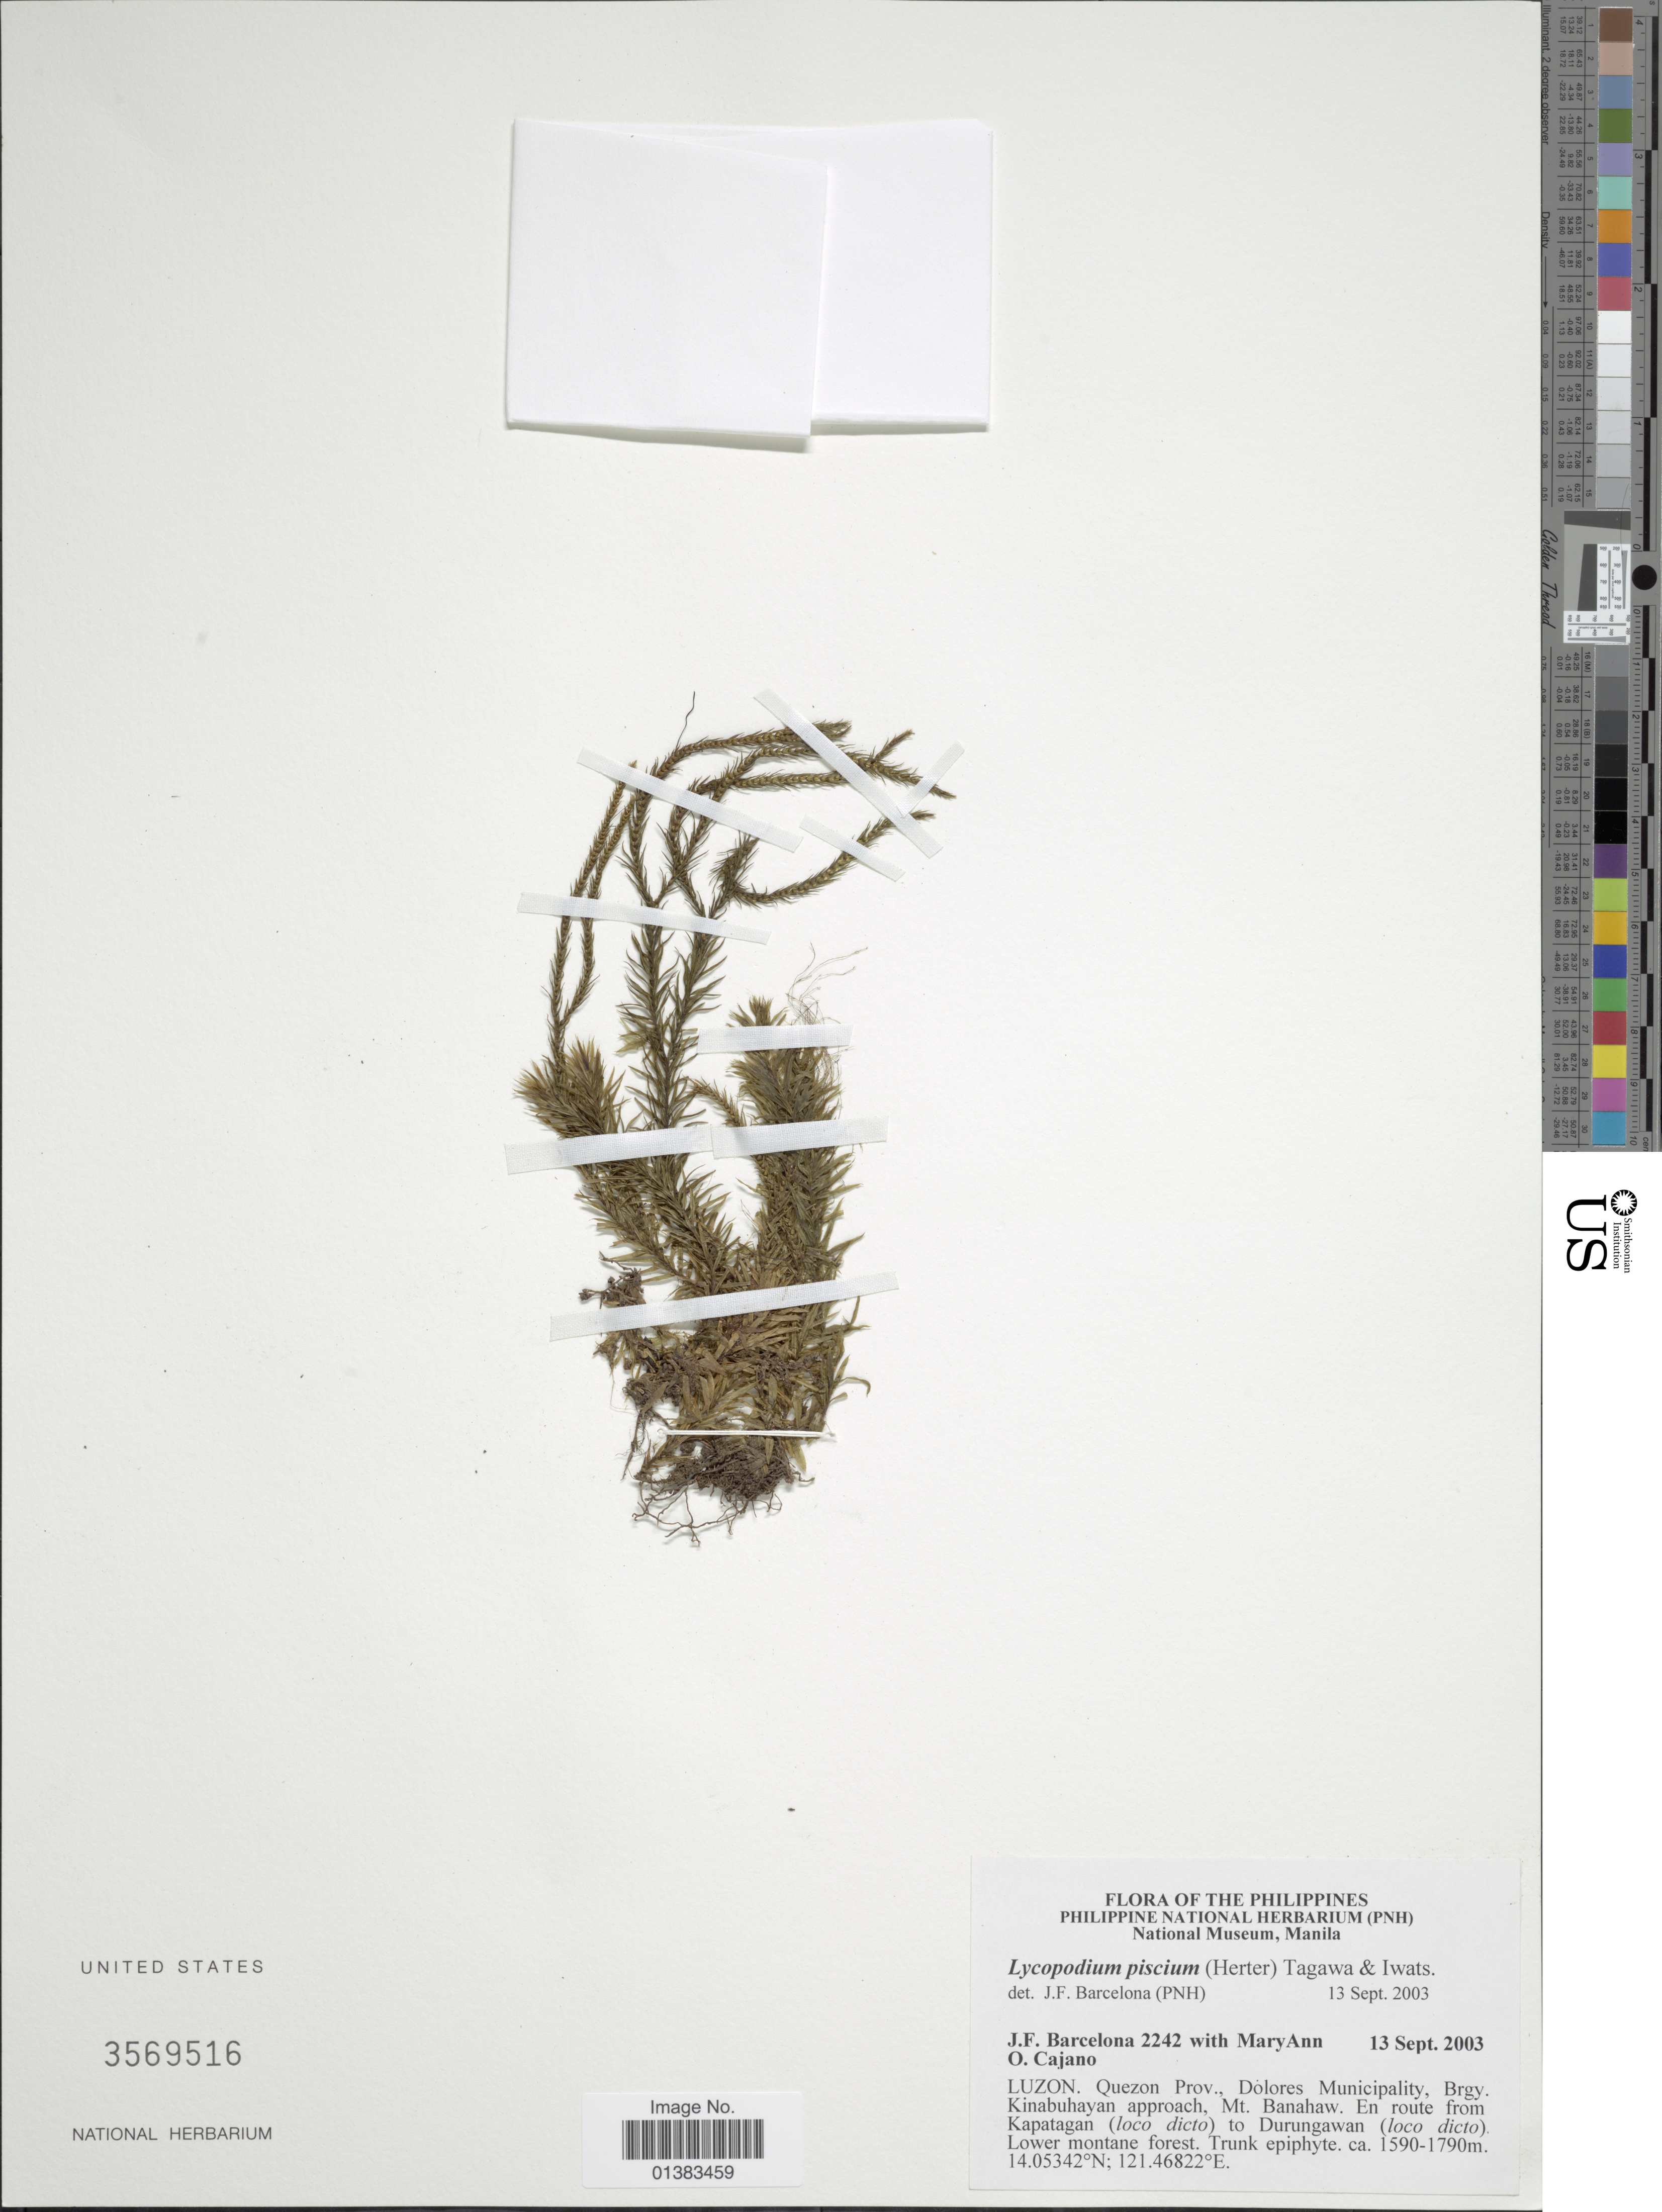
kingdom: Plantae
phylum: Tracheophyta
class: Lycopodiopsida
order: Lycopodiales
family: Lycopodiaceae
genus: Phlegmariurus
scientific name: Phlegmariurus proliferus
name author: (Blume) A. R. Field & Bostock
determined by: Field, A. R.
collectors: J. F. Barcelona & M. Cajano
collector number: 2242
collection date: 2003-09-13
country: Philippines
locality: Luzon. Quezon Prov., Dolores Municipality, Brgy. Kinabuhayan approach, Mt. Banahaw. En route from Kapatagan (loco dicto) to Durungawan (loco dicto)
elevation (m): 1590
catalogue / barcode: US 3569516